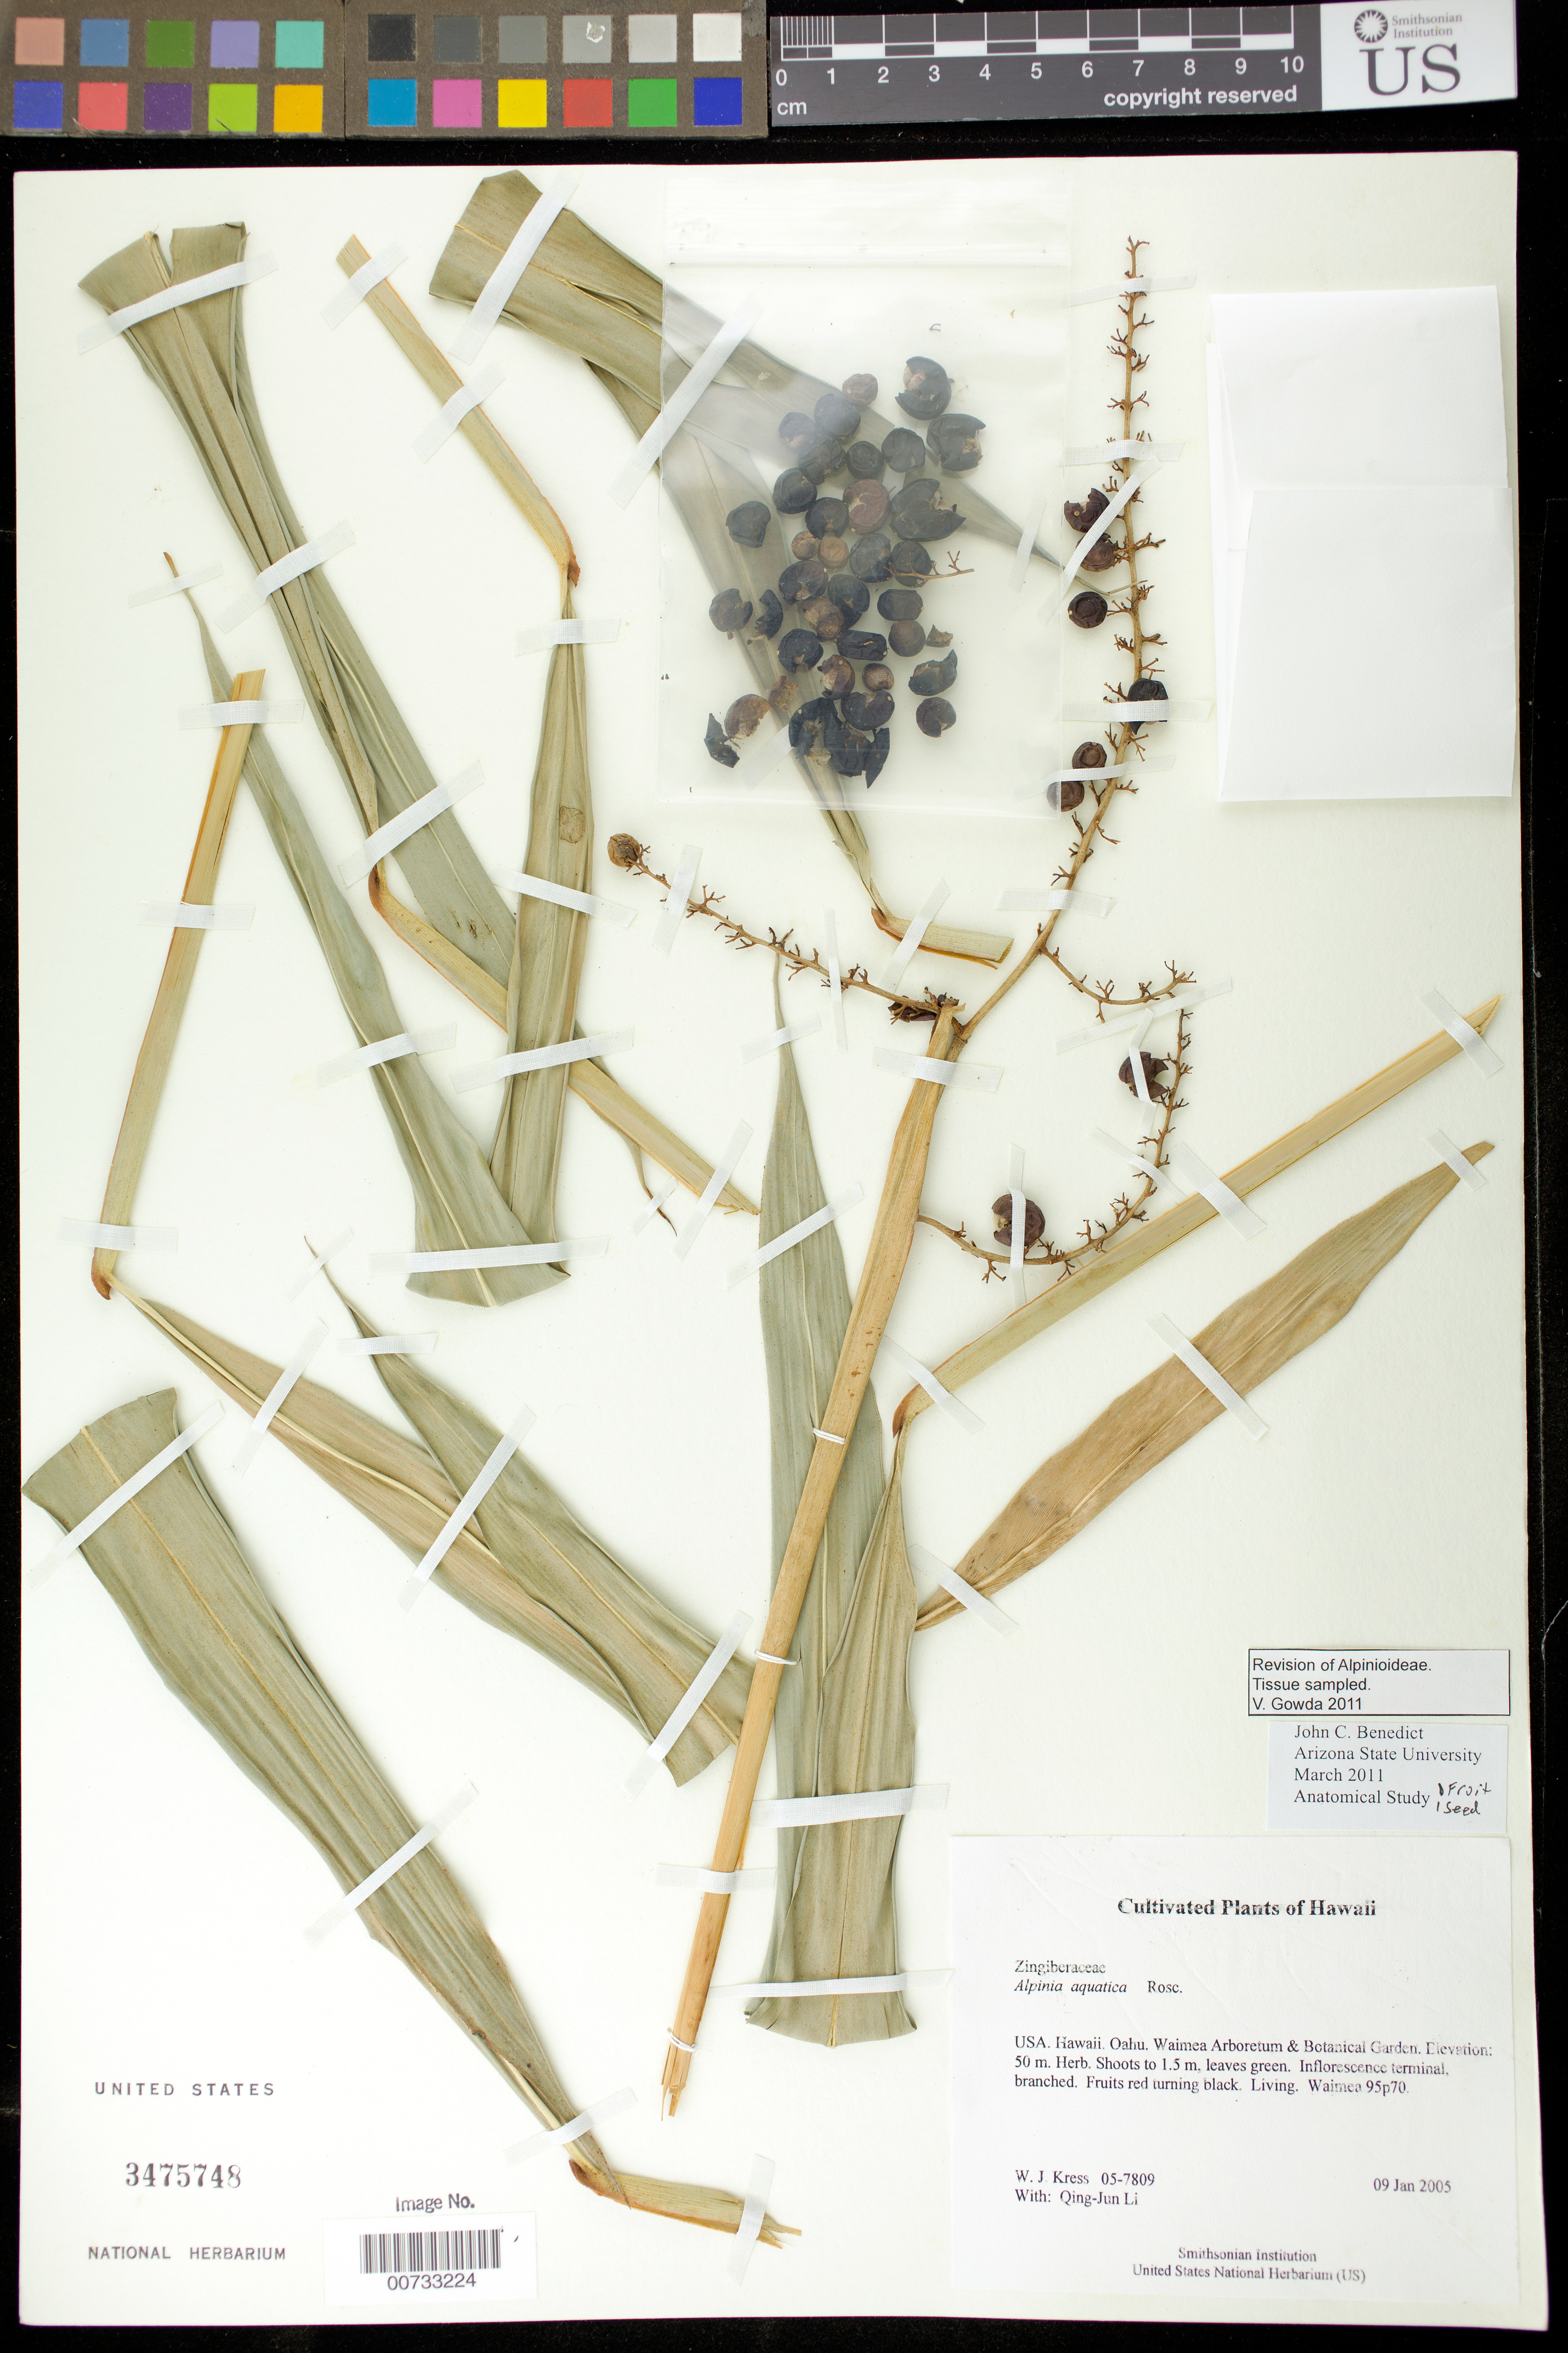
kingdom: Plantae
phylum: Tracheophyta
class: Liliopsida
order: Zingiberales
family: Zingiberaceae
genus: Alpinia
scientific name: Alpinia aquatica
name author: (J. Koenig) Roscoe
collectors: W. J. Kress & Q. J. Li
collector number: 05-7809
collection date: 2005-01-09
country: United States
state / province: Hawaii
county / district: Kauai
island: Oahu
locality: Waimea Arboretum and Botanical Garden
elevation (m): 50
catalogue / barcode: US 3475748